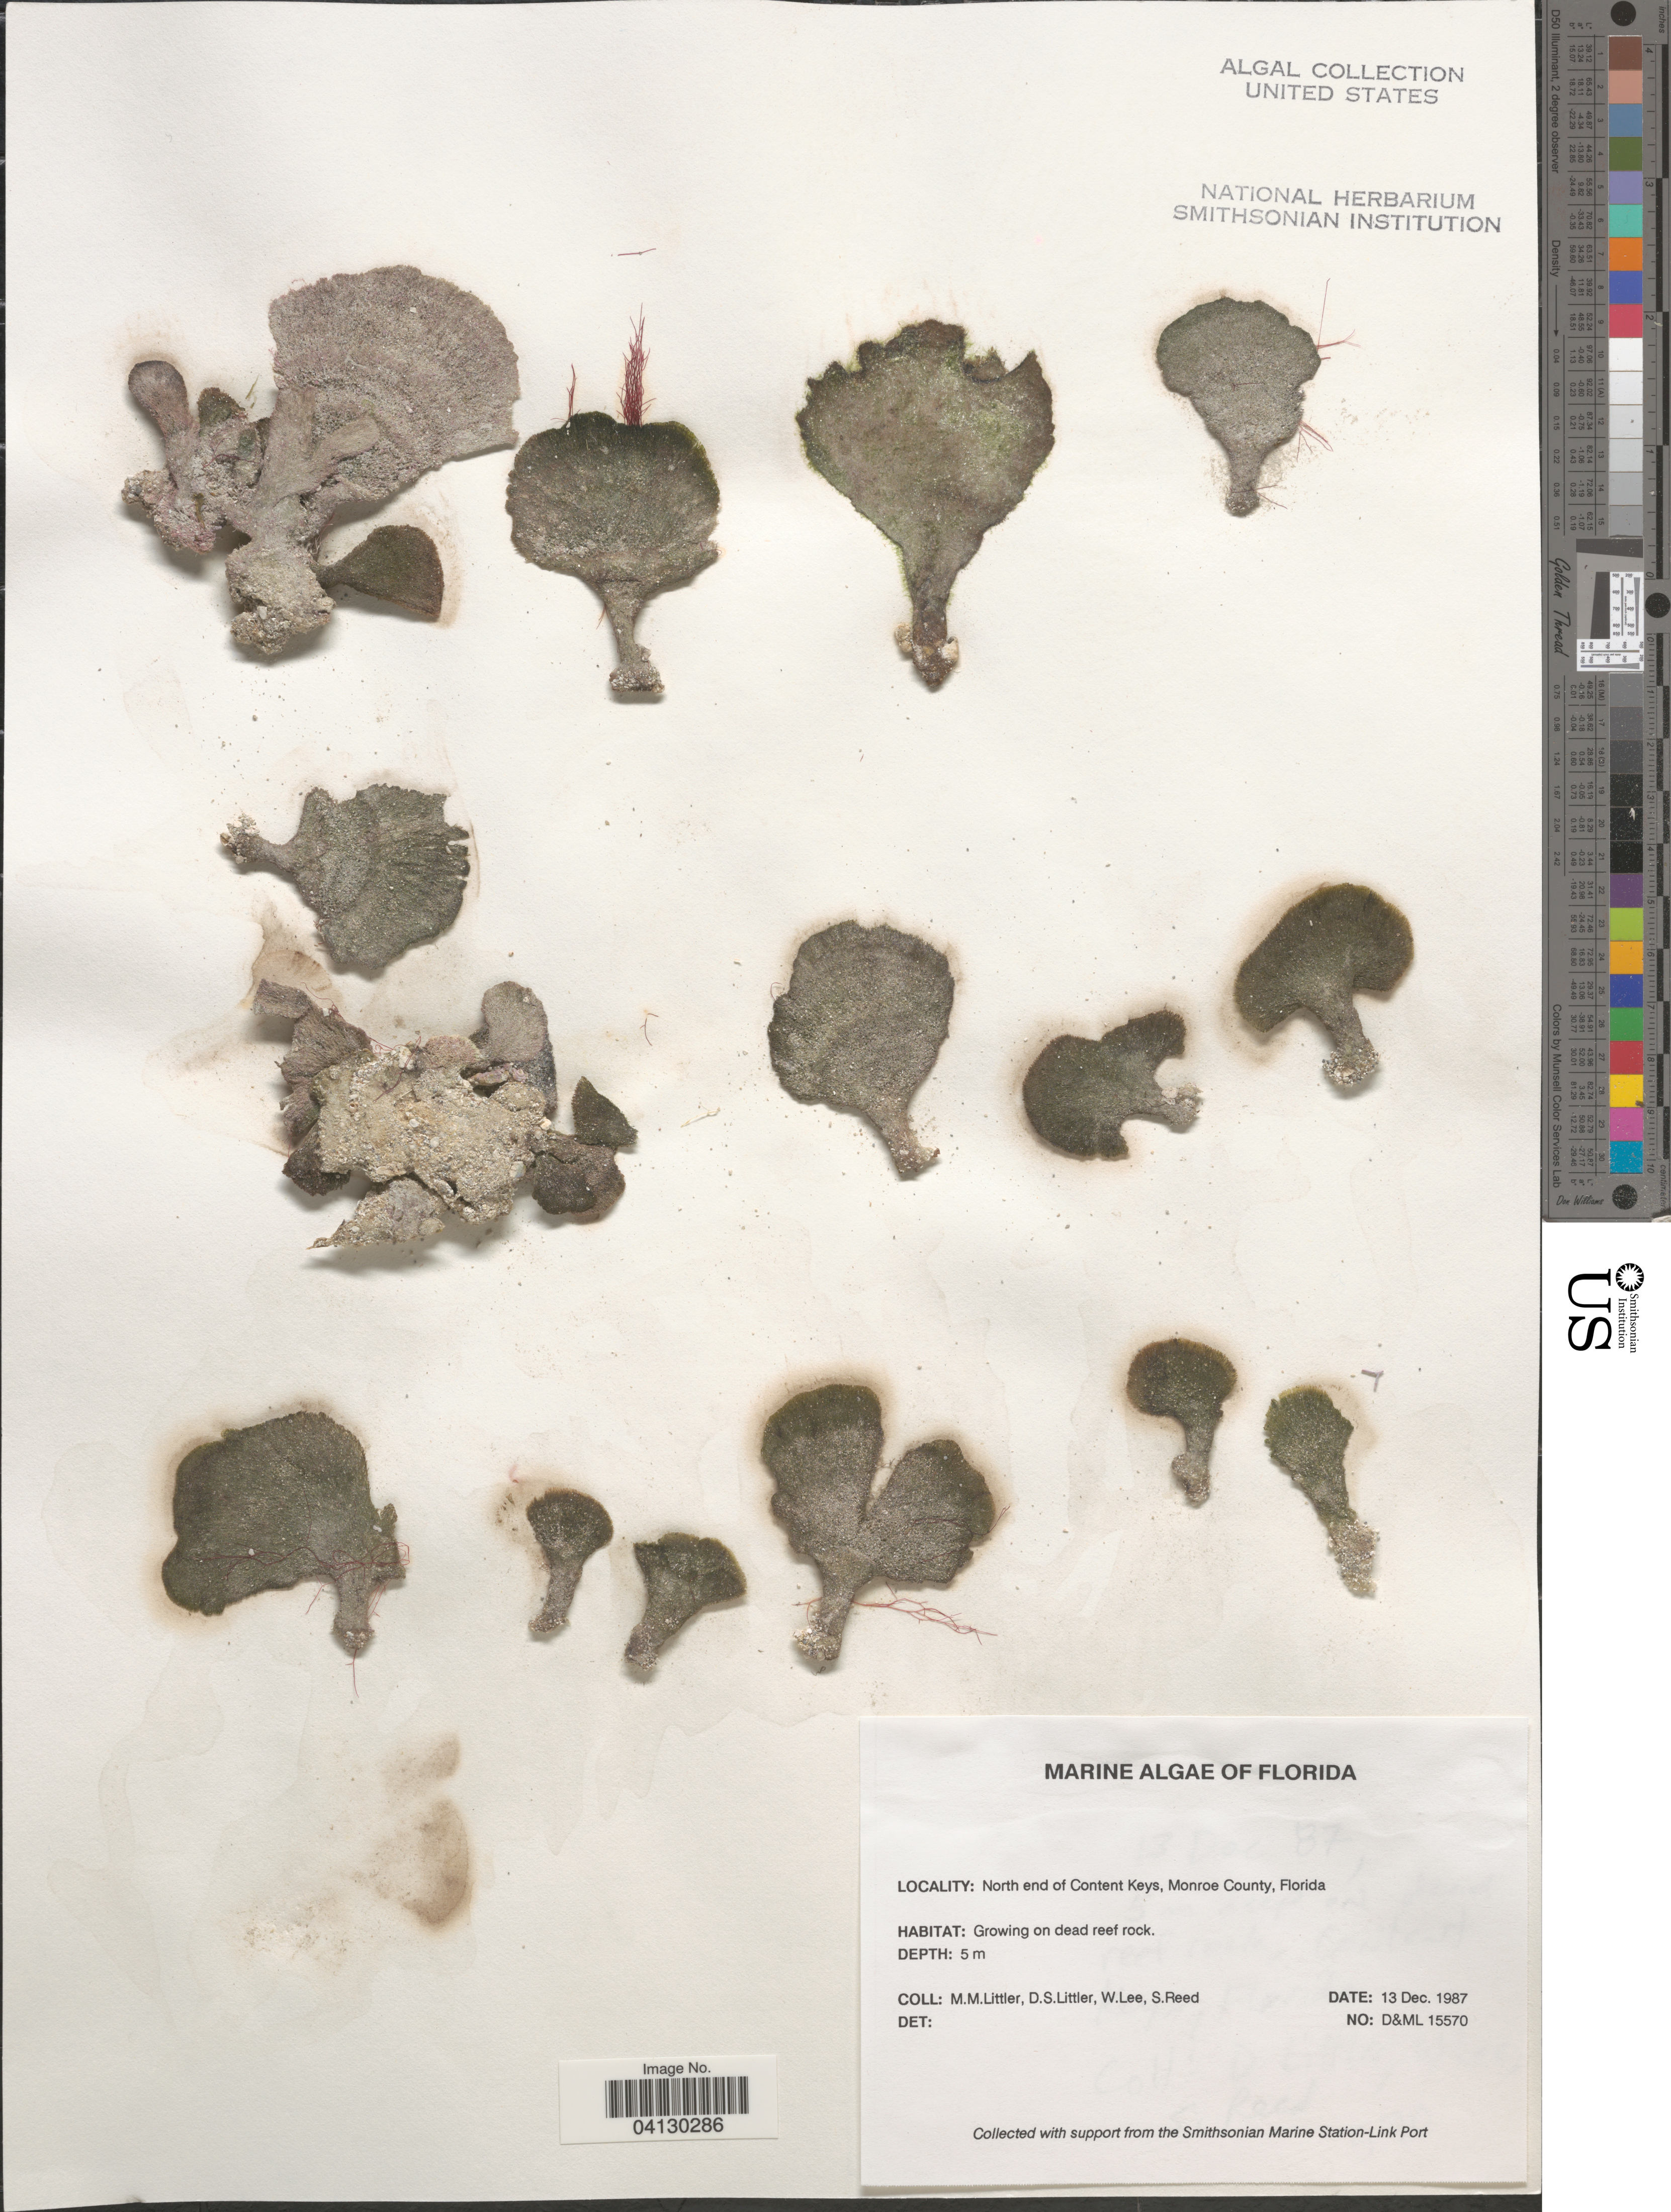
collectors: D. S. Littler, W. Lee & S. Reed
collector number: D&ML15570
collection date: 1987-12-13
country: United States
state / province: Florida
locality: North end of Content Keys, Monroe County.